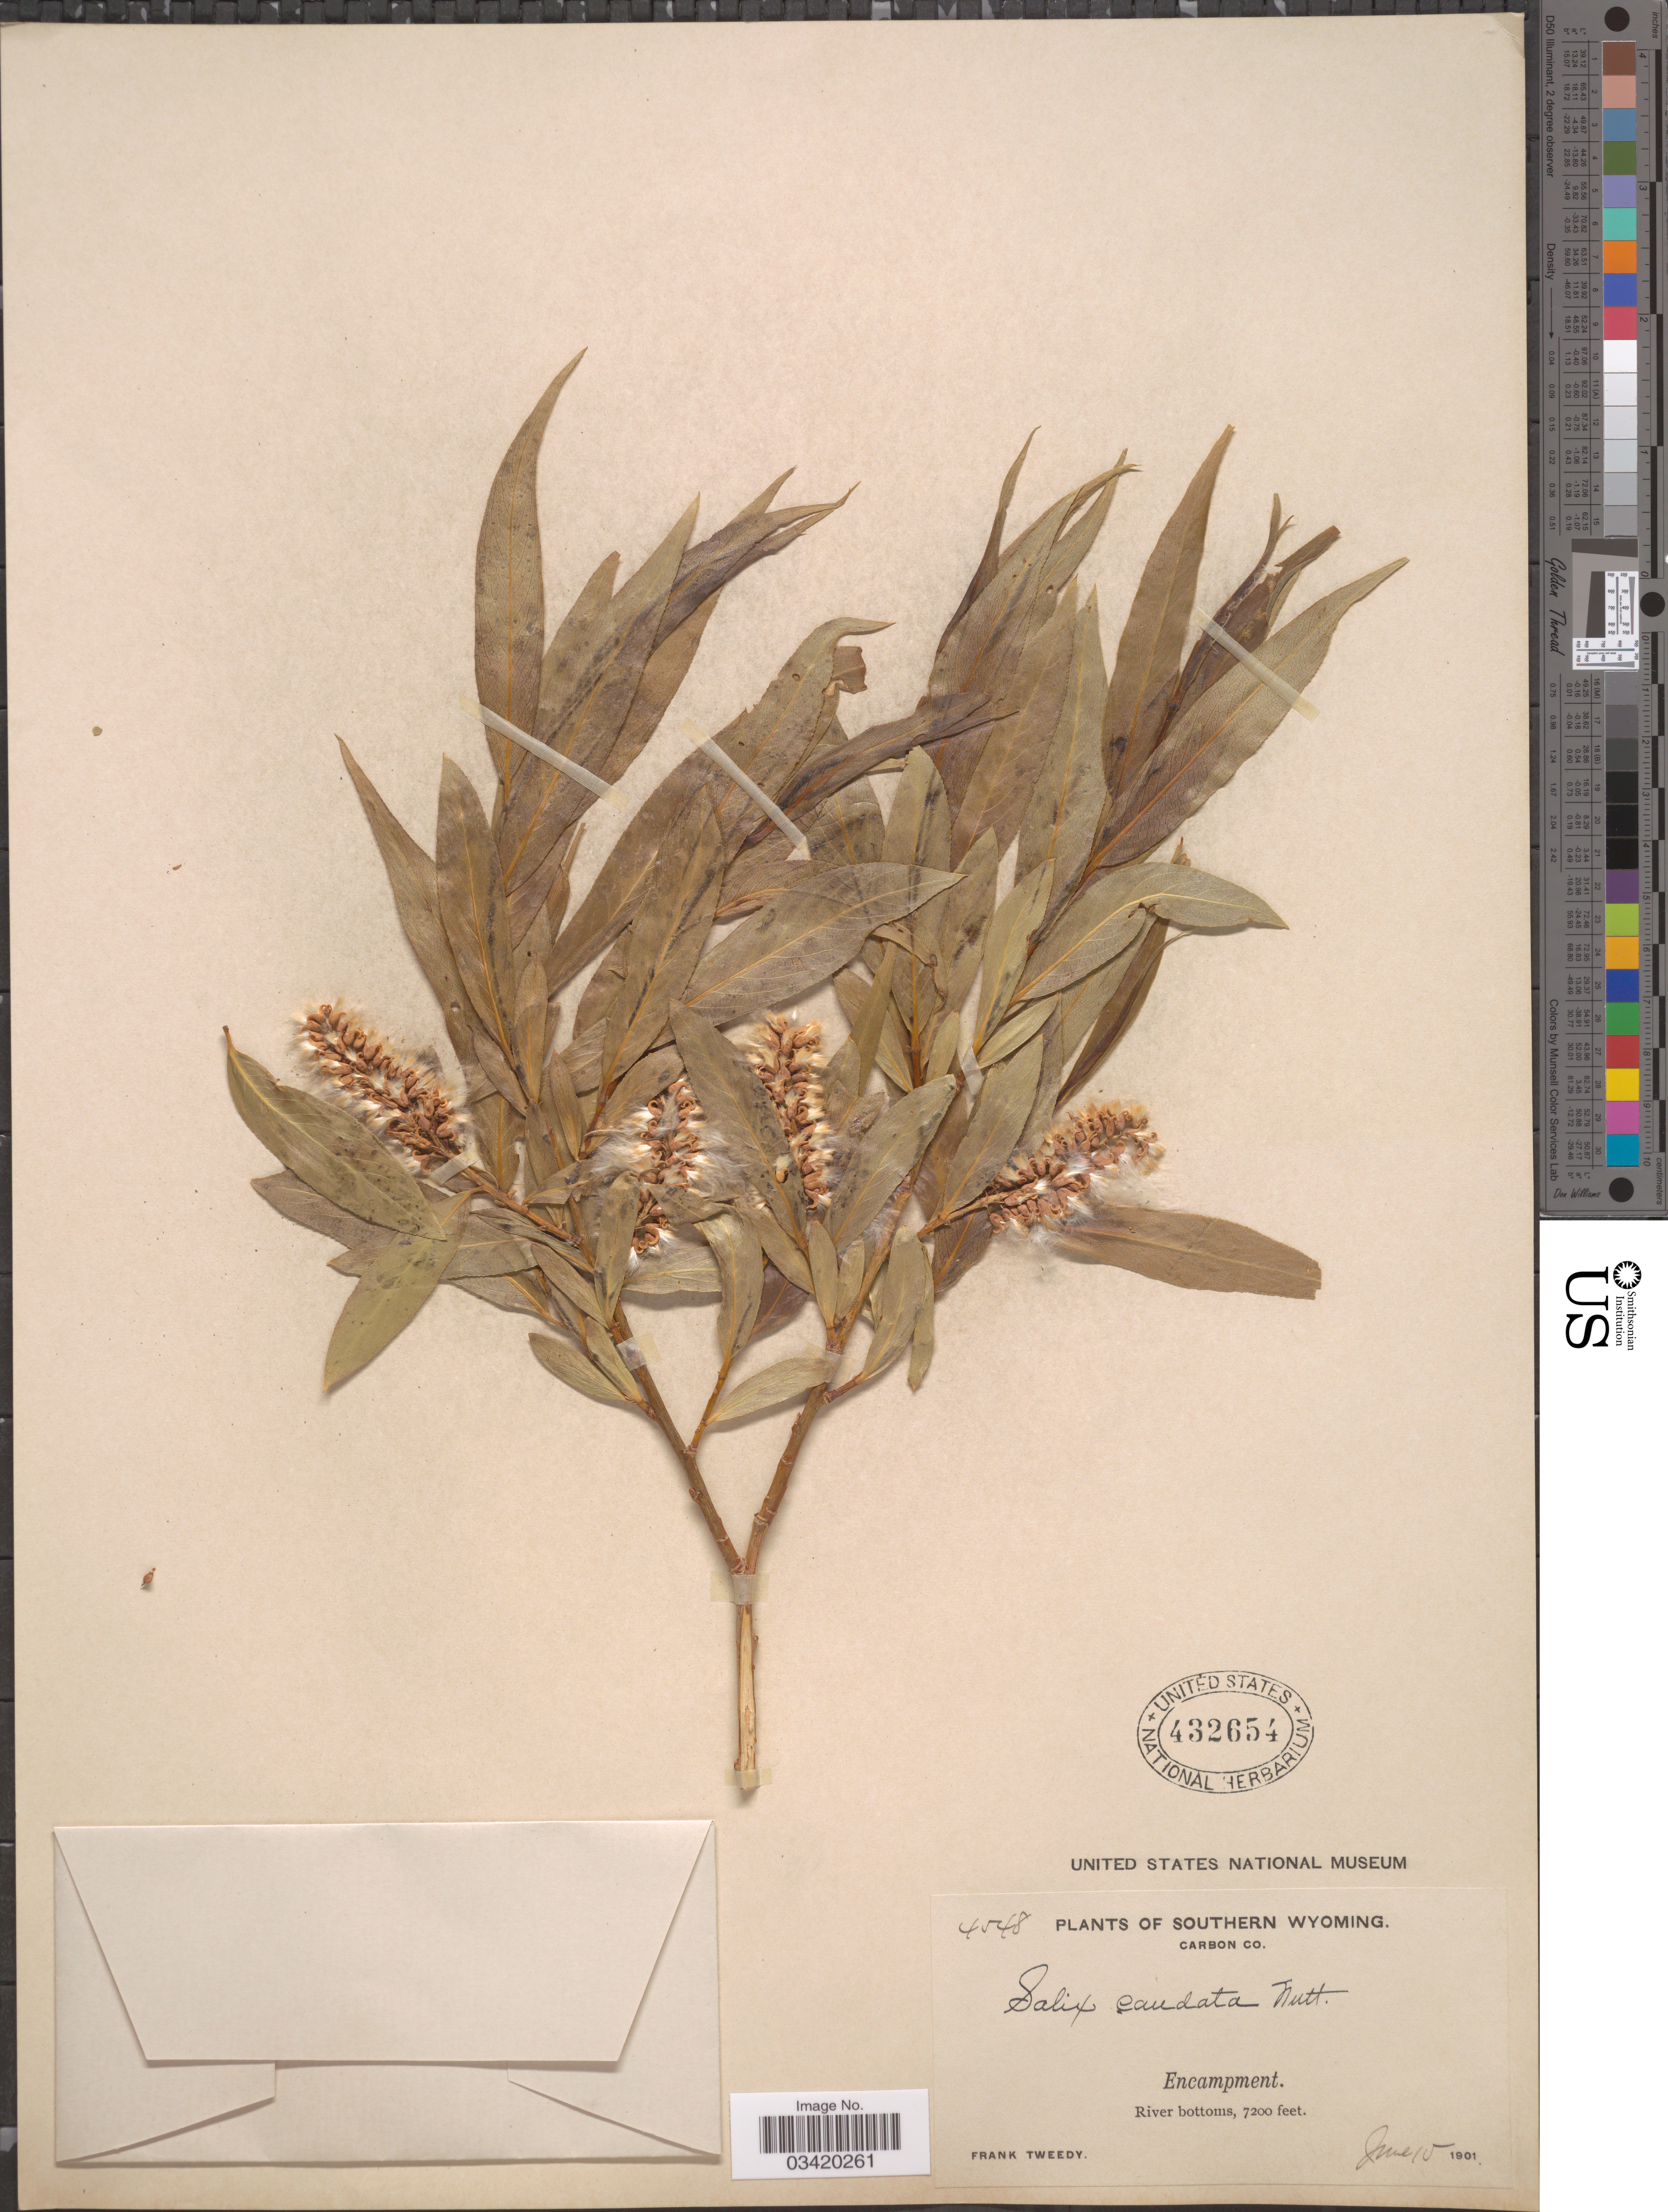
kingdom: Plantae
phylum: Tracheophyta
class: Magnoliopsida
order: Malpighiales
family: Salicaceae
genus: Salix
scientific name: Salix fendleriana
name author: Andersson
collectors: F. Tweedy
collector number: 4548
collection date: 1901-06-15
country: United States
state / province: Wyoming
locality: Southern Wyoming. Carbon Co. Encampment. River bottoms.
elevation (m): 2195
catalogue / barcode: US 432654